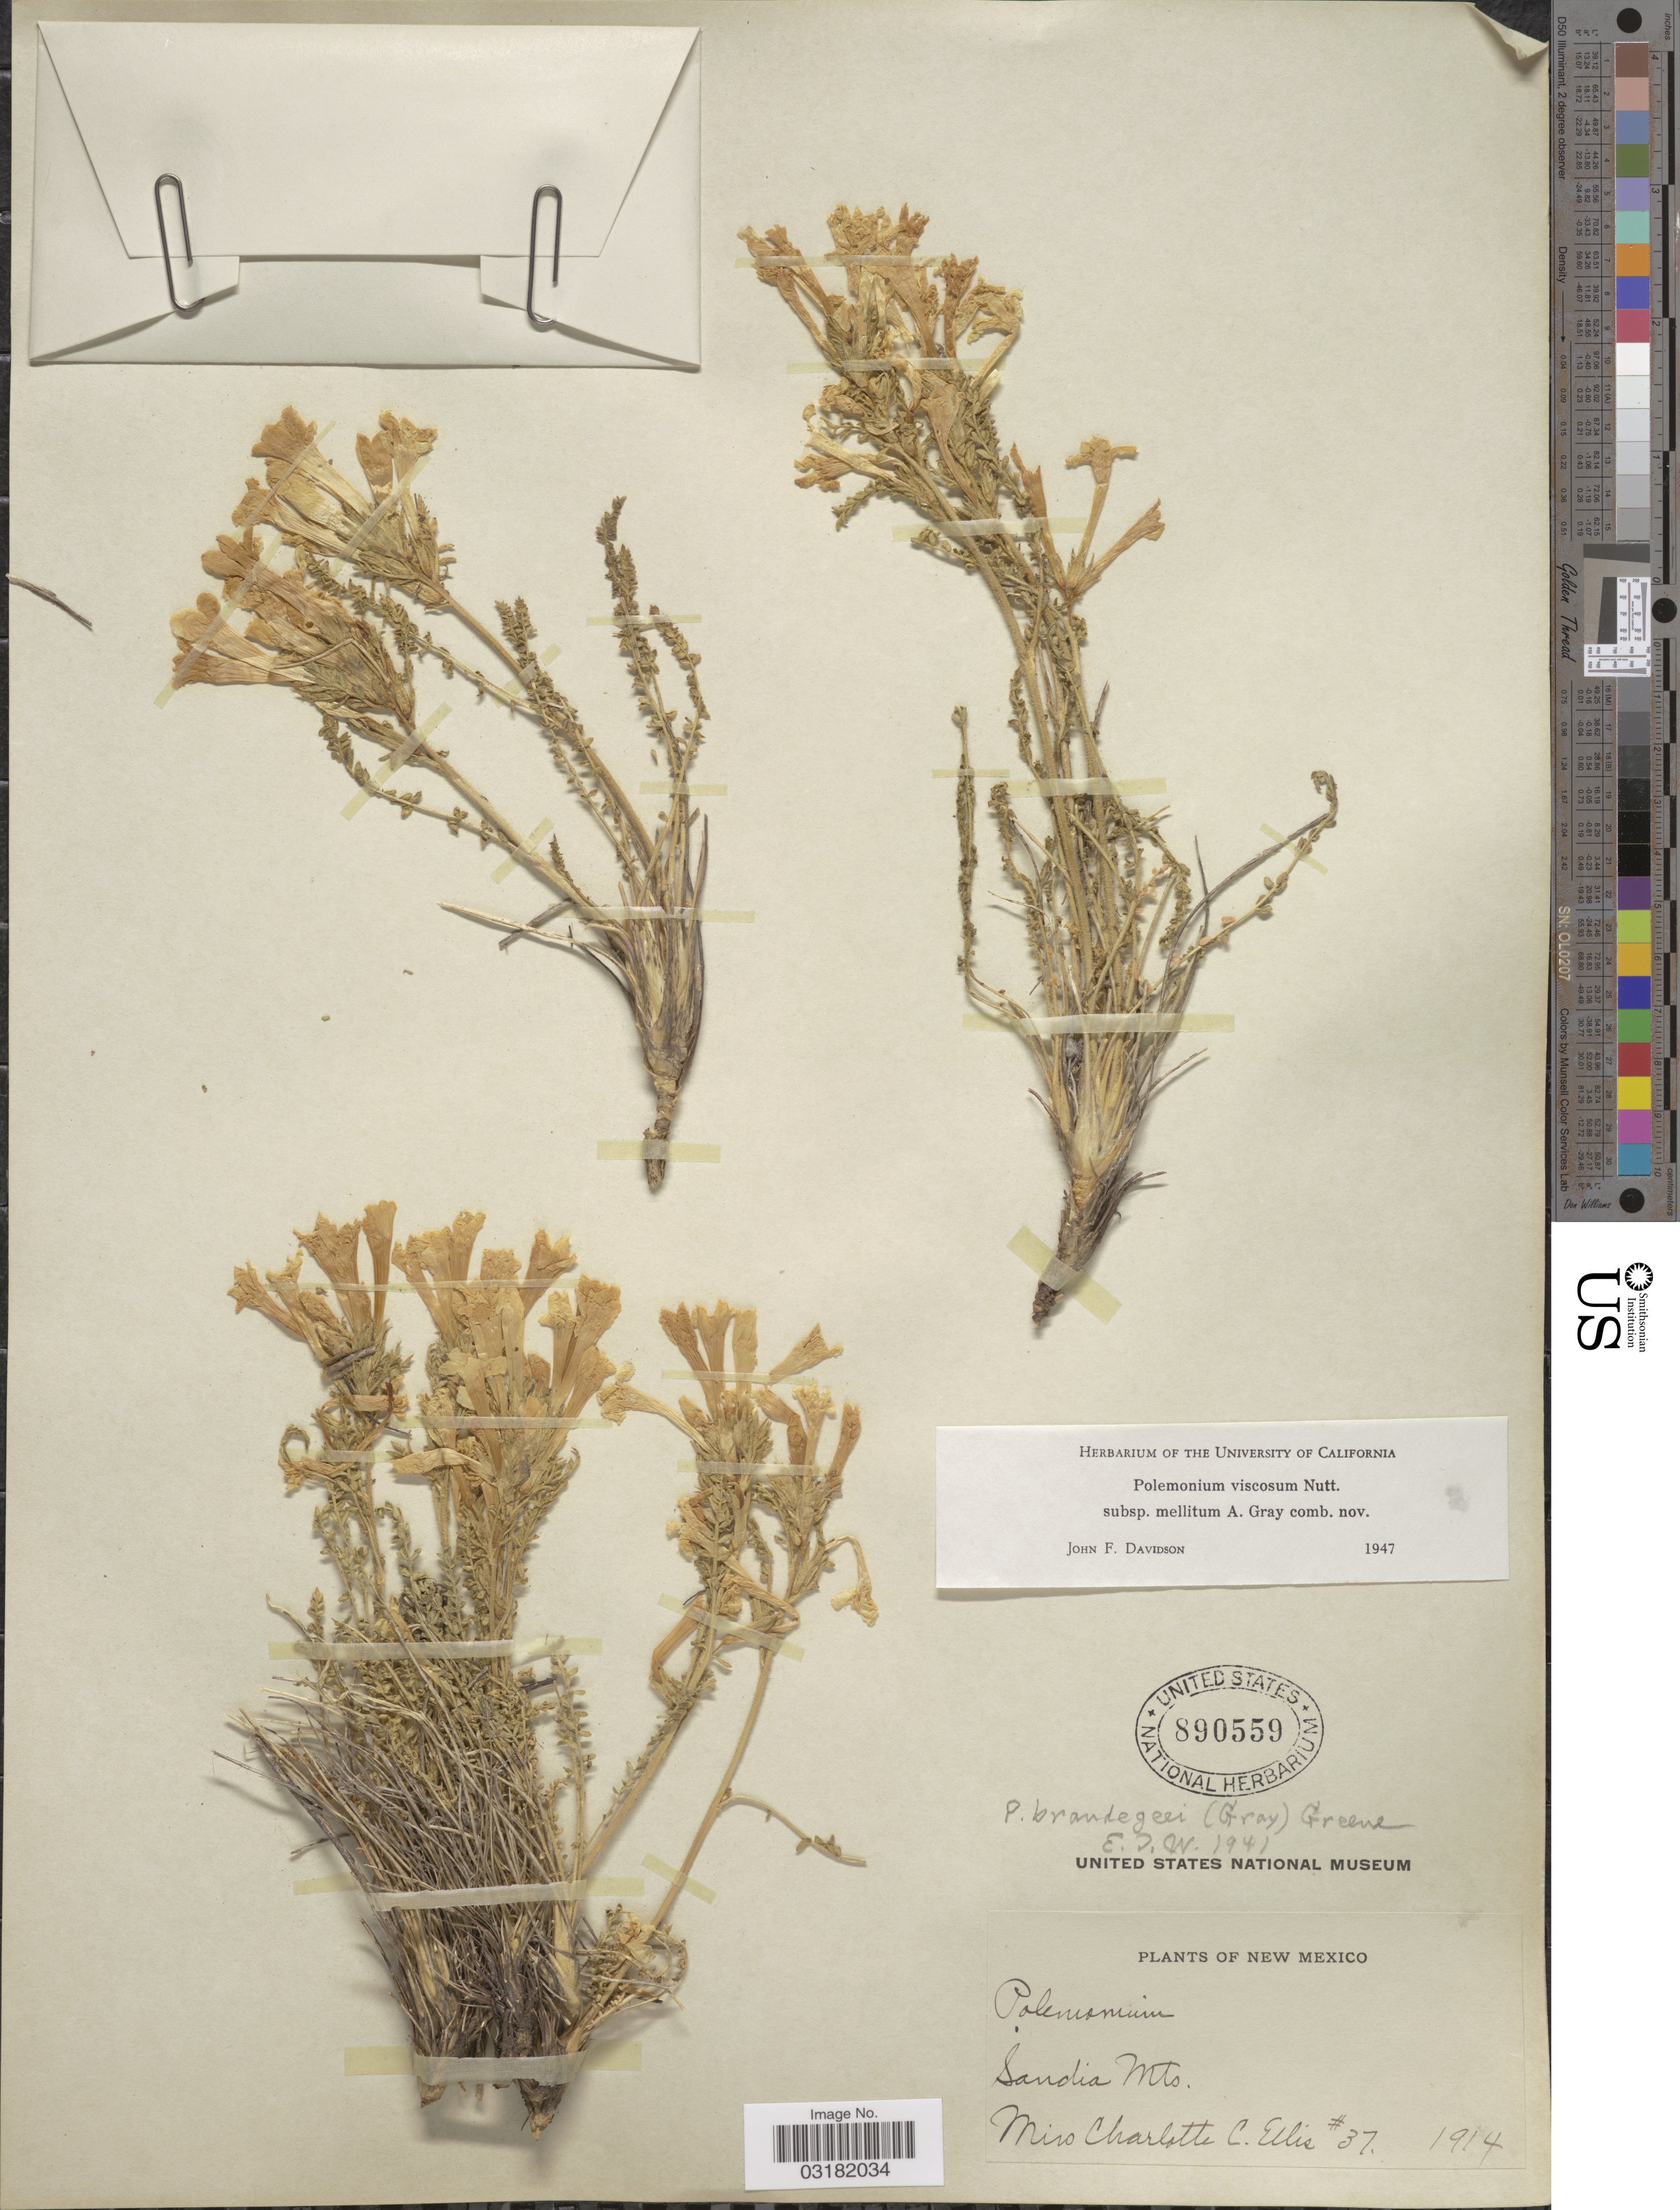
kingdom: Plantae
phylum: Tracheophyta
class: Magnoliopsida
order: Ericales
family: Polemoniaceae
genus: Polemonium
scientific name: Polemonium viscosum subsp. mellitum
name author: (A. Gray) J.F. Davidson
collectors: C. C. Ellis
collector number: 37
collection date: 1914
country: United States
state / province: New Mexico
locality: Sandia Mts.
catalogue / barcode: US 890559